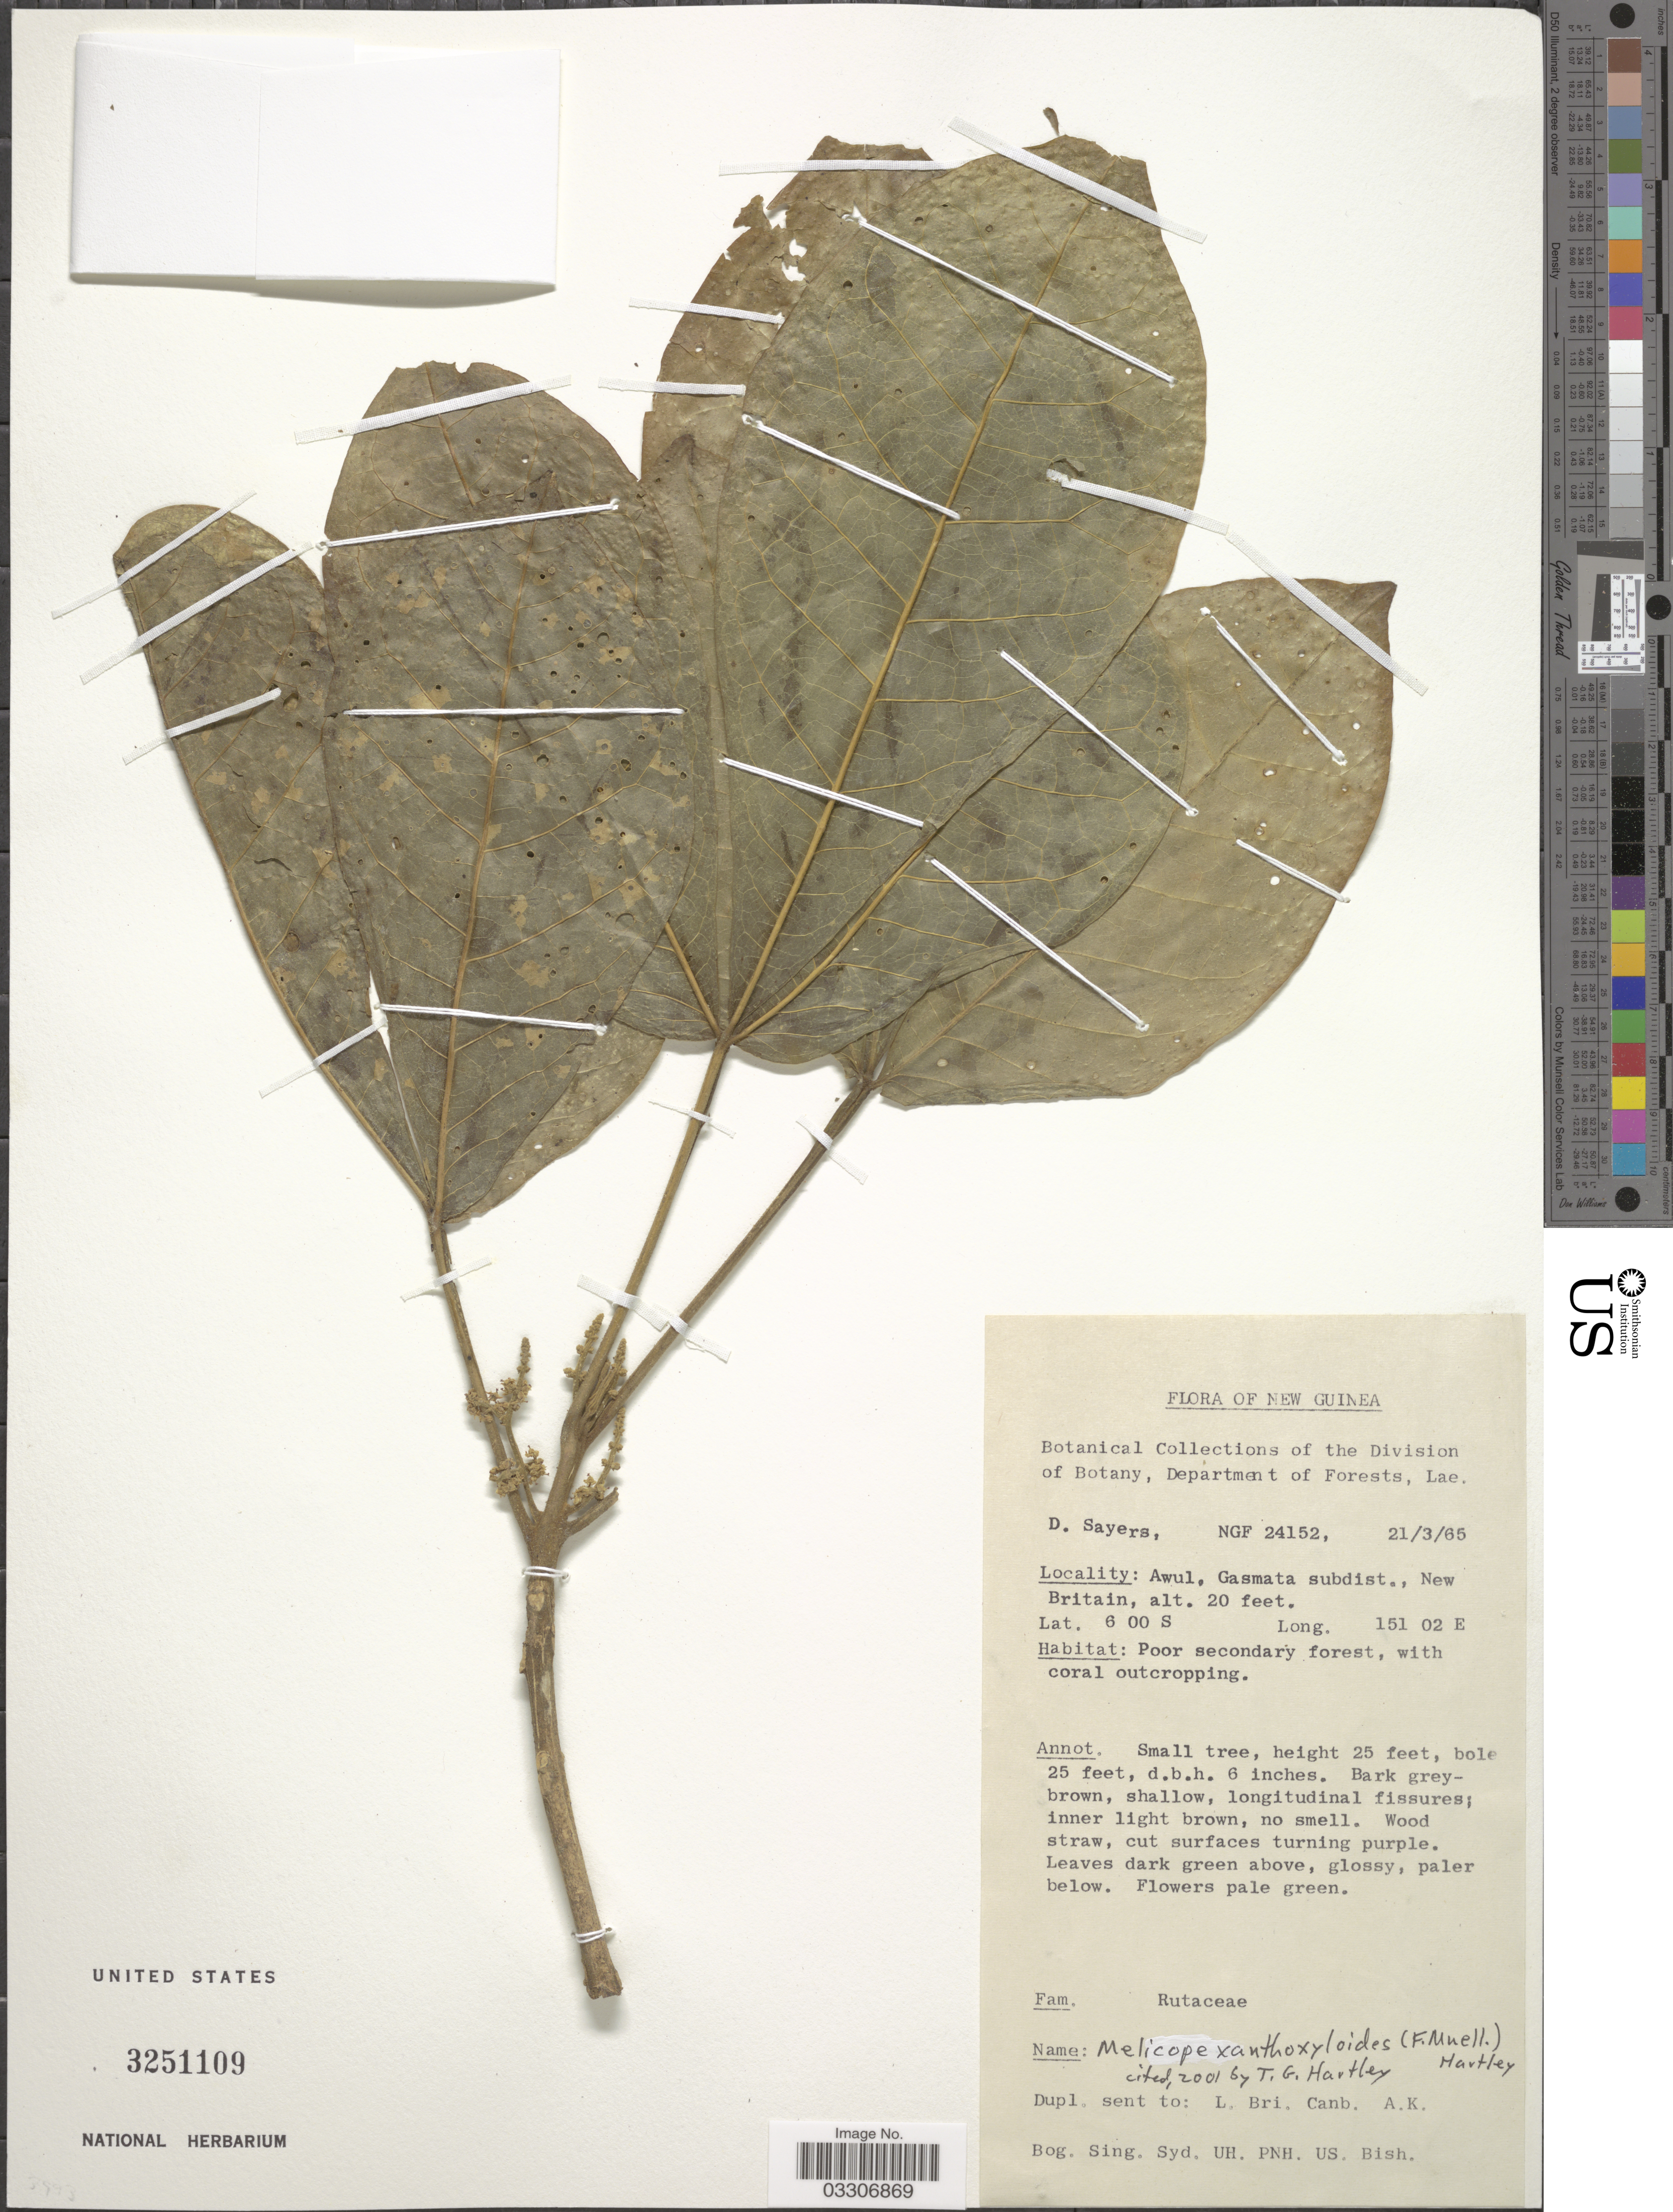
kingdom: Plantae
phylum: Tracheophyta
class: Magnoliopsida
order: Sapindales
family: Rutaceae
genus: Melicope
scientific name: Melicope xanthoxyloides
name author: (F. Muell.) T.G. Hartley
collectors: D. Sayers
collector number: NGF 24152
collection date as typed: Transcribed d/m/y: 21/3/65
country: Papua New Guinea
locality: New Guinea. Awul, Gasmata subdist., New Britain.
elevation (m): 6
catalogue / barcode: US 3251109